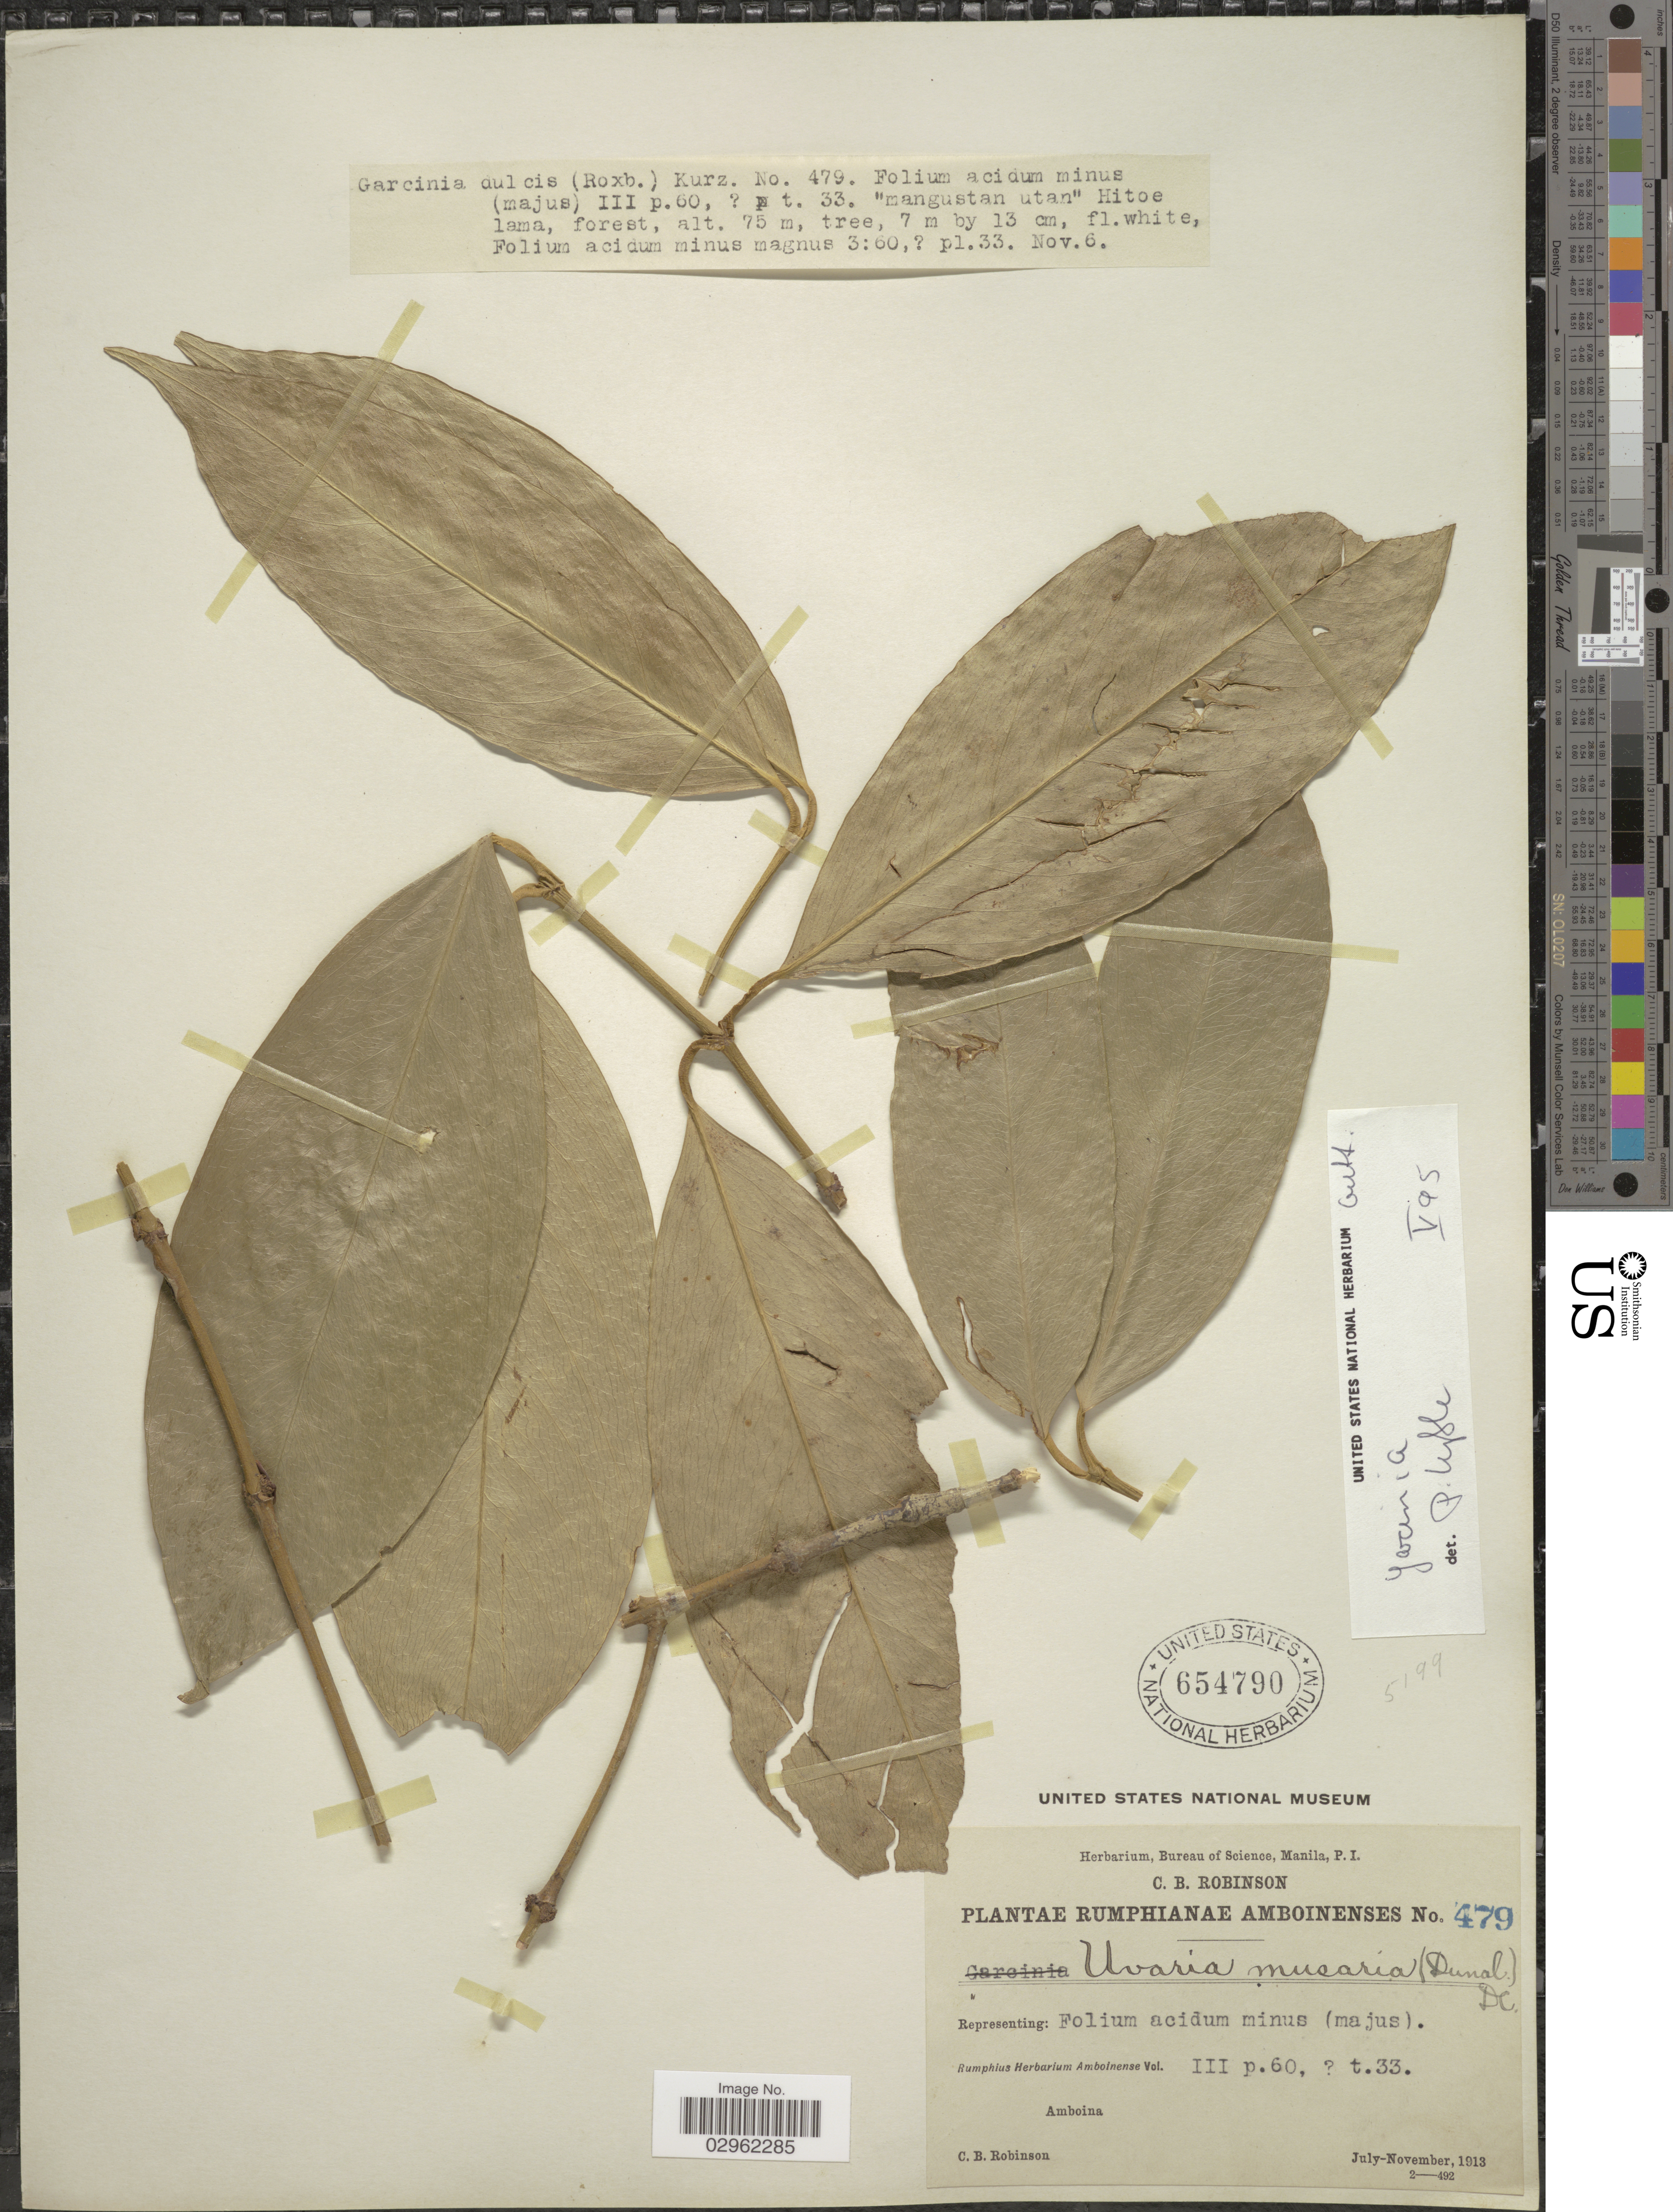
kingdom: Plantae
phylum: Tracheophyta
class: Magnoliopsida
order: Malpighiales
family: Clusiaceae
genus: Garcinia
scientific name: Garcinia sp.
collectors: C. Robinson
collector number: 479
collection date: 1913-11-06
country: Indonesia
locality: Amboina.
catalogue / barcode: US 654790